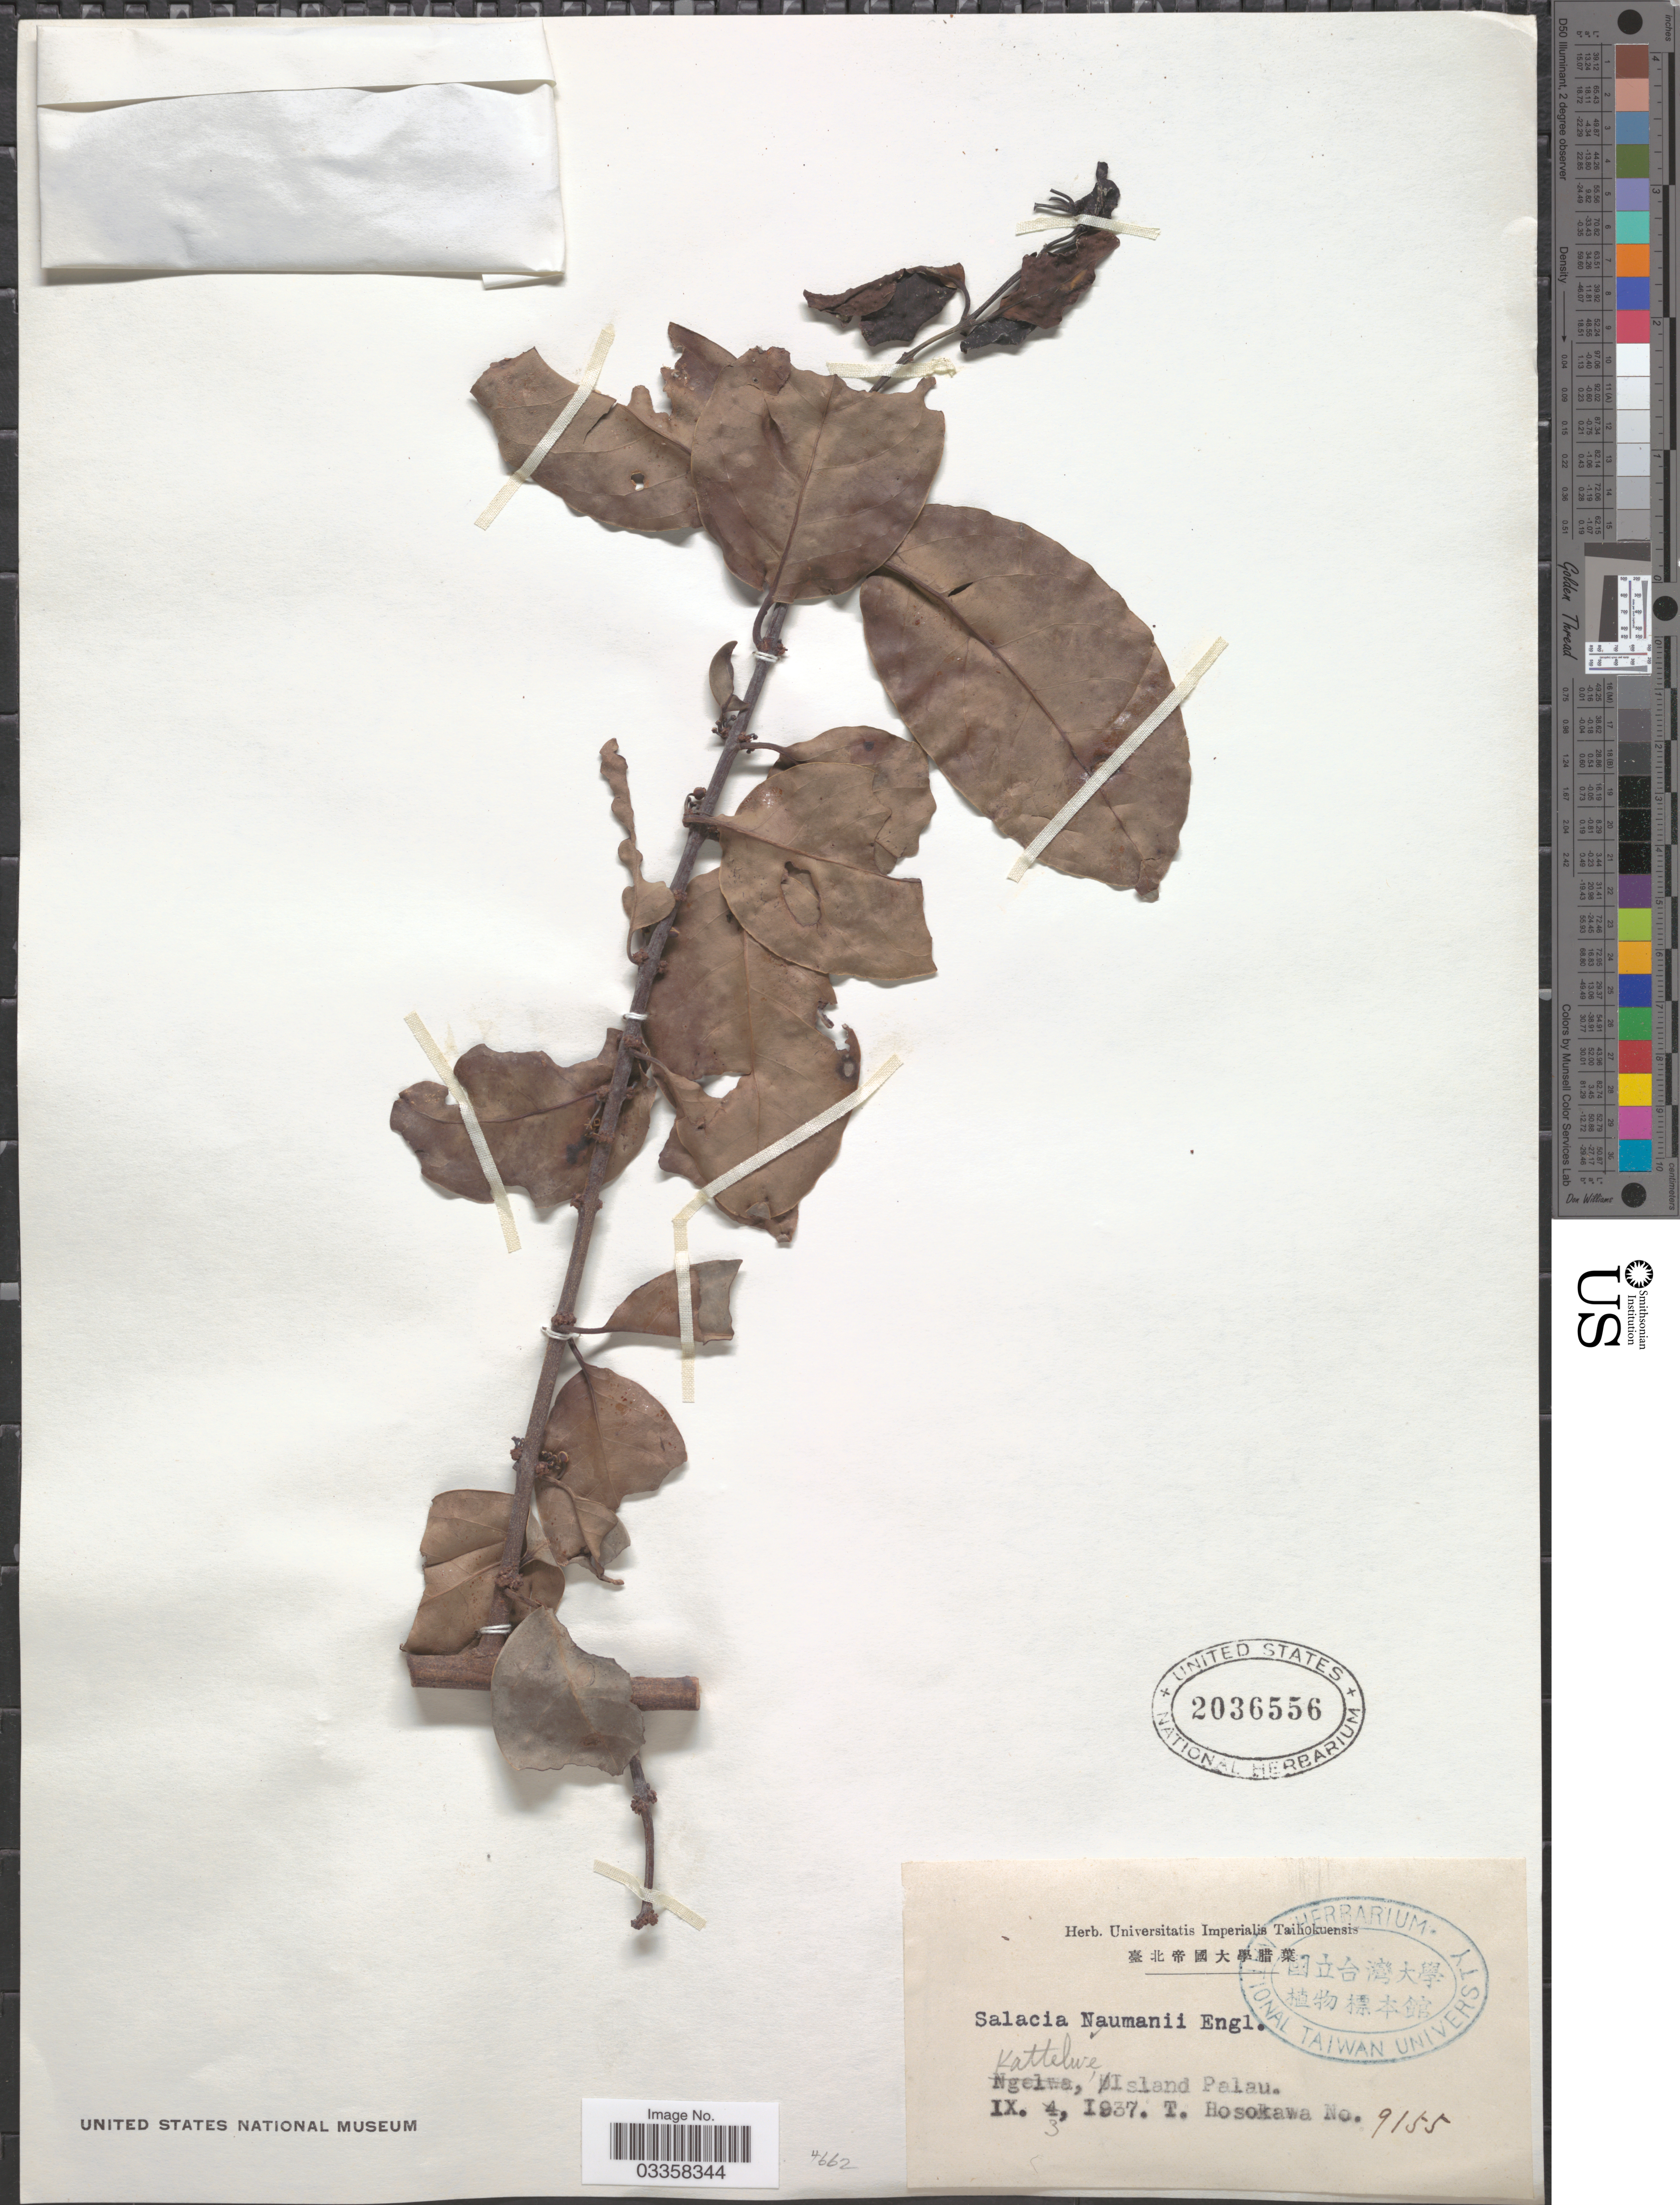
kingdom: Plantae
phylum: Tracheophyta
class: Magnoliopsida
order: Celastrales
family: Celastraceae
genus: Salacia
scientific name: Salacia prinoides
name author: (Willd.) DC.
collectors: T. Hosokawa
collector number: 9155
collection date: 1937-09-03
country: Palau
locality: Kattelwe, Island Palau.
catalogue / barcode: US 2036556